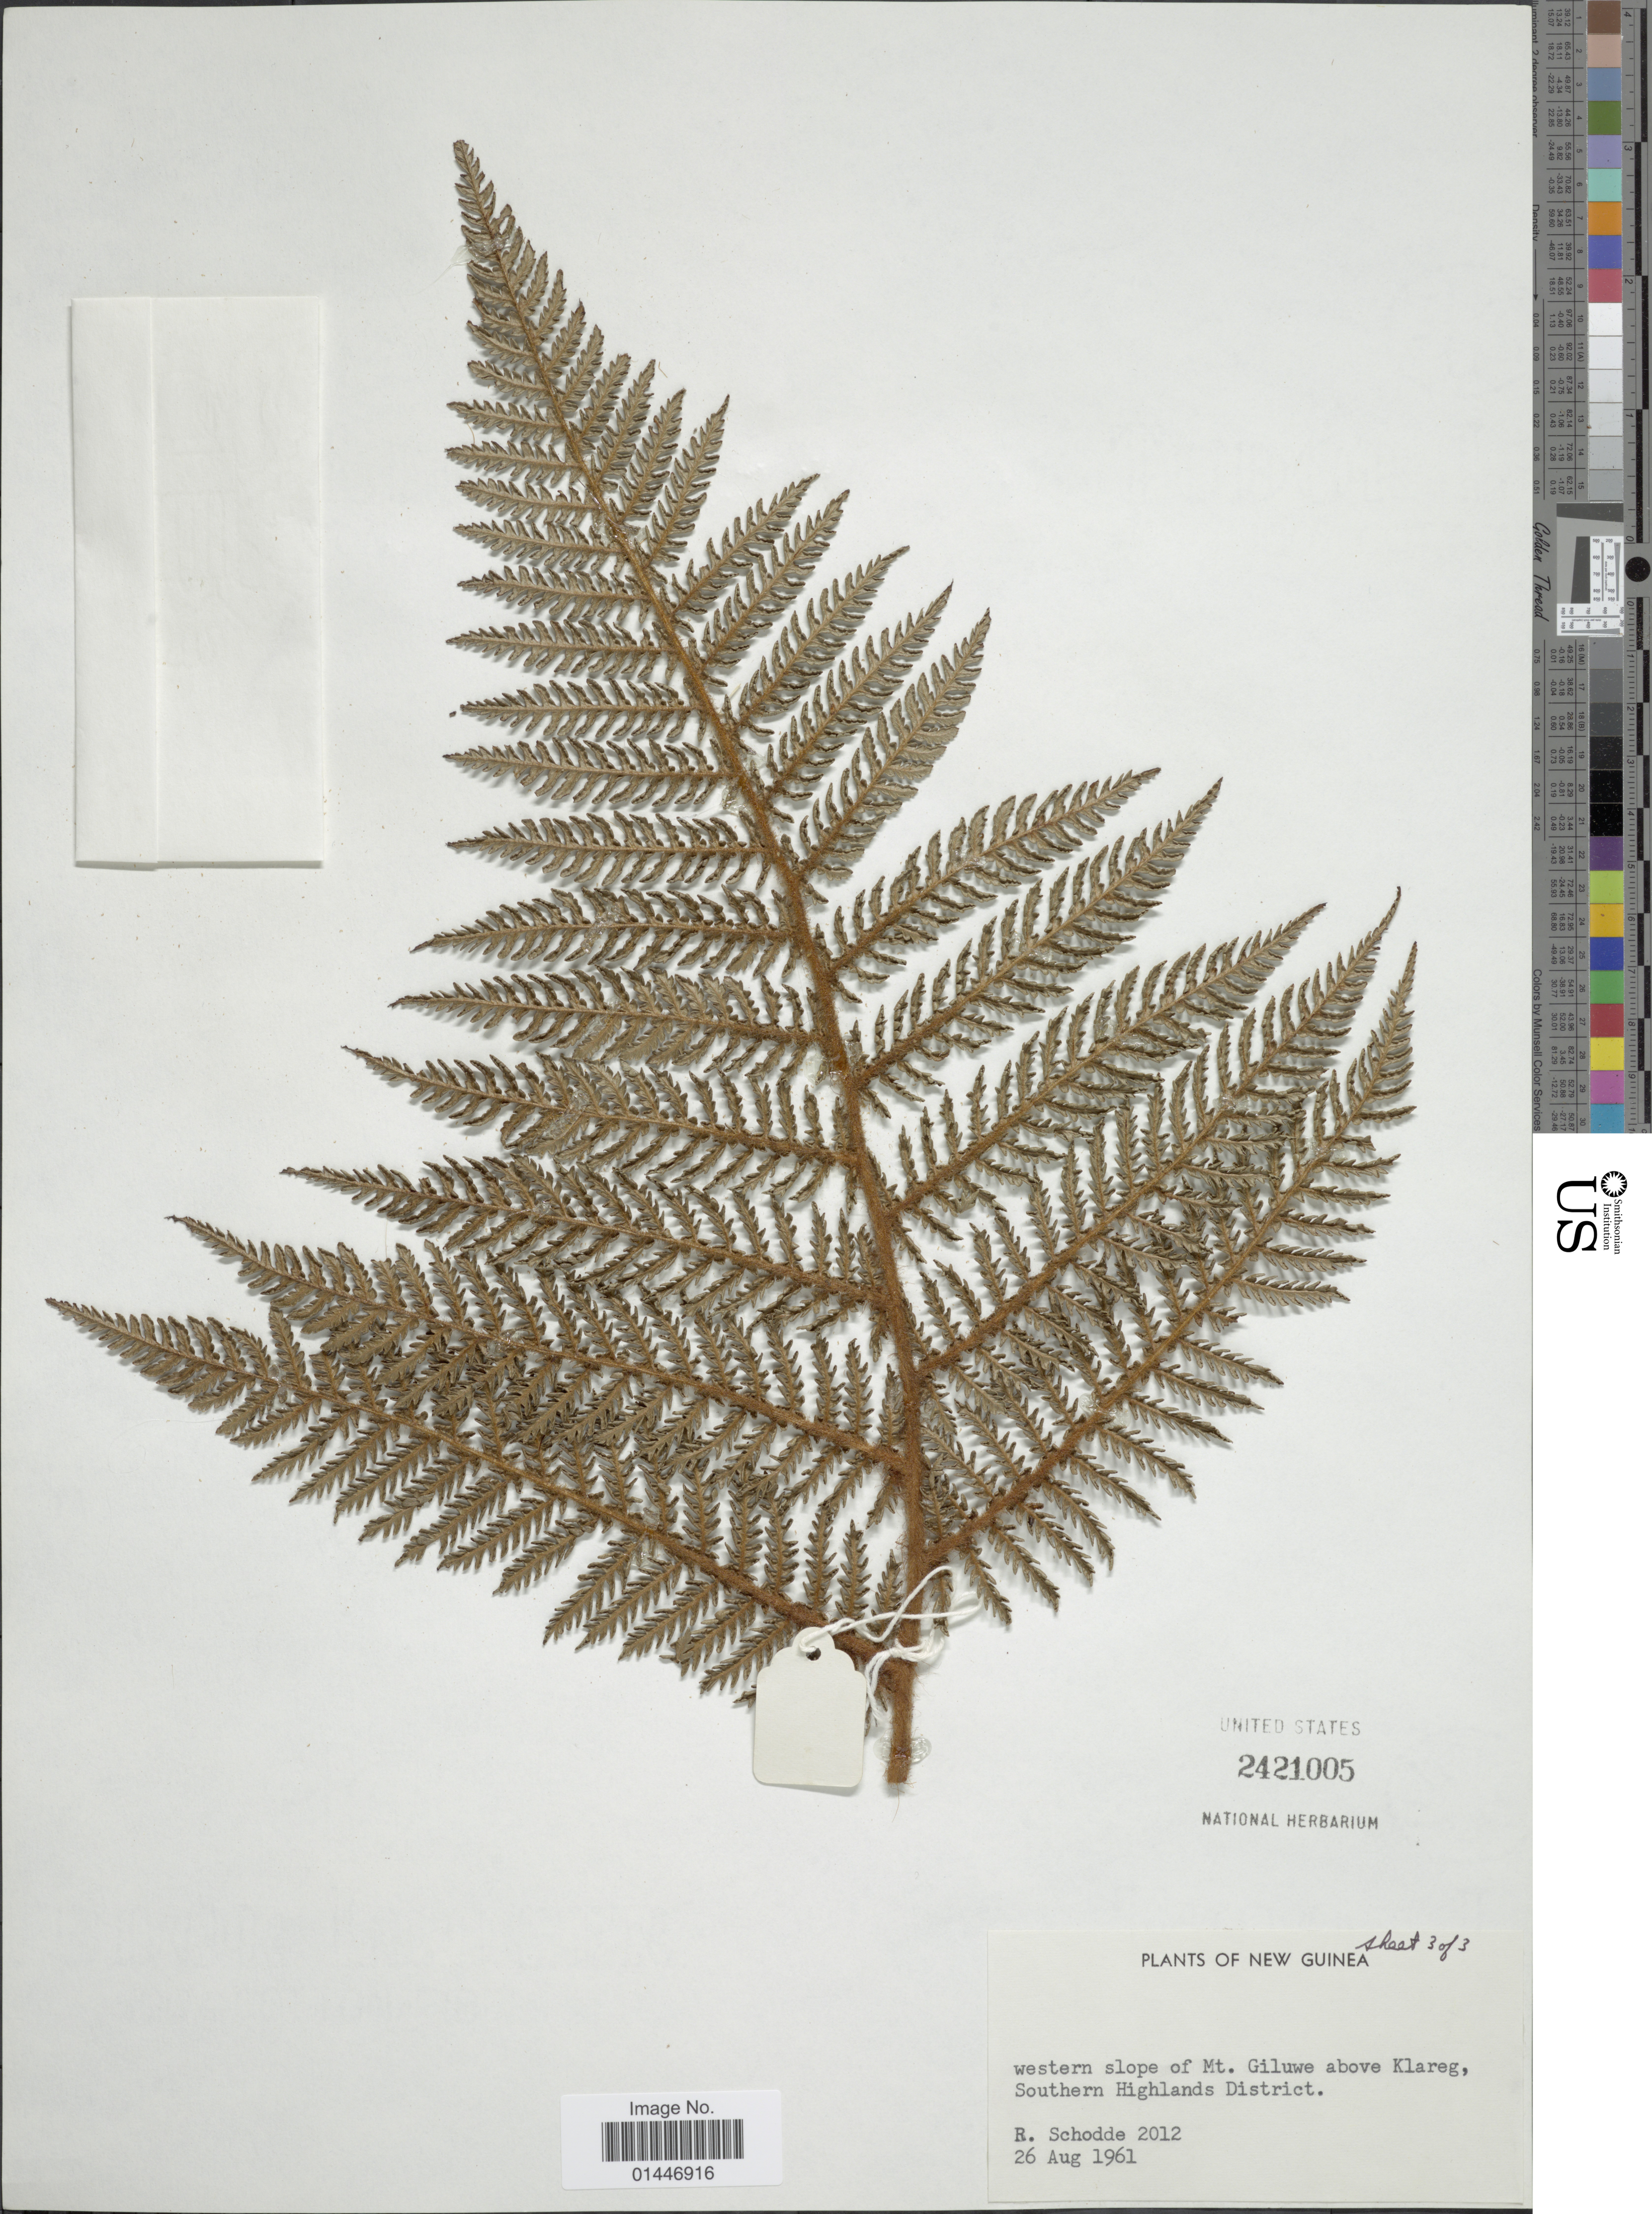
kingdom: Plantae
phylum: Tracheophyta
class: Polypodiopsida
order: Cyatheales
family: Dicksoniaceae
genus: Dicksonia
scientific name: Dicksonia sciurus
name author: C. Chr.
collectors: R. Schodde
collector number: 2012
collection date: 1961-08-26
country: Papua New Guinea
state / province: Southern Highlands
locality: New Guinea, Western slope of Mt. Giluwe above Klareg, Southern Highlands District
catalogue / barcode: US 2421005